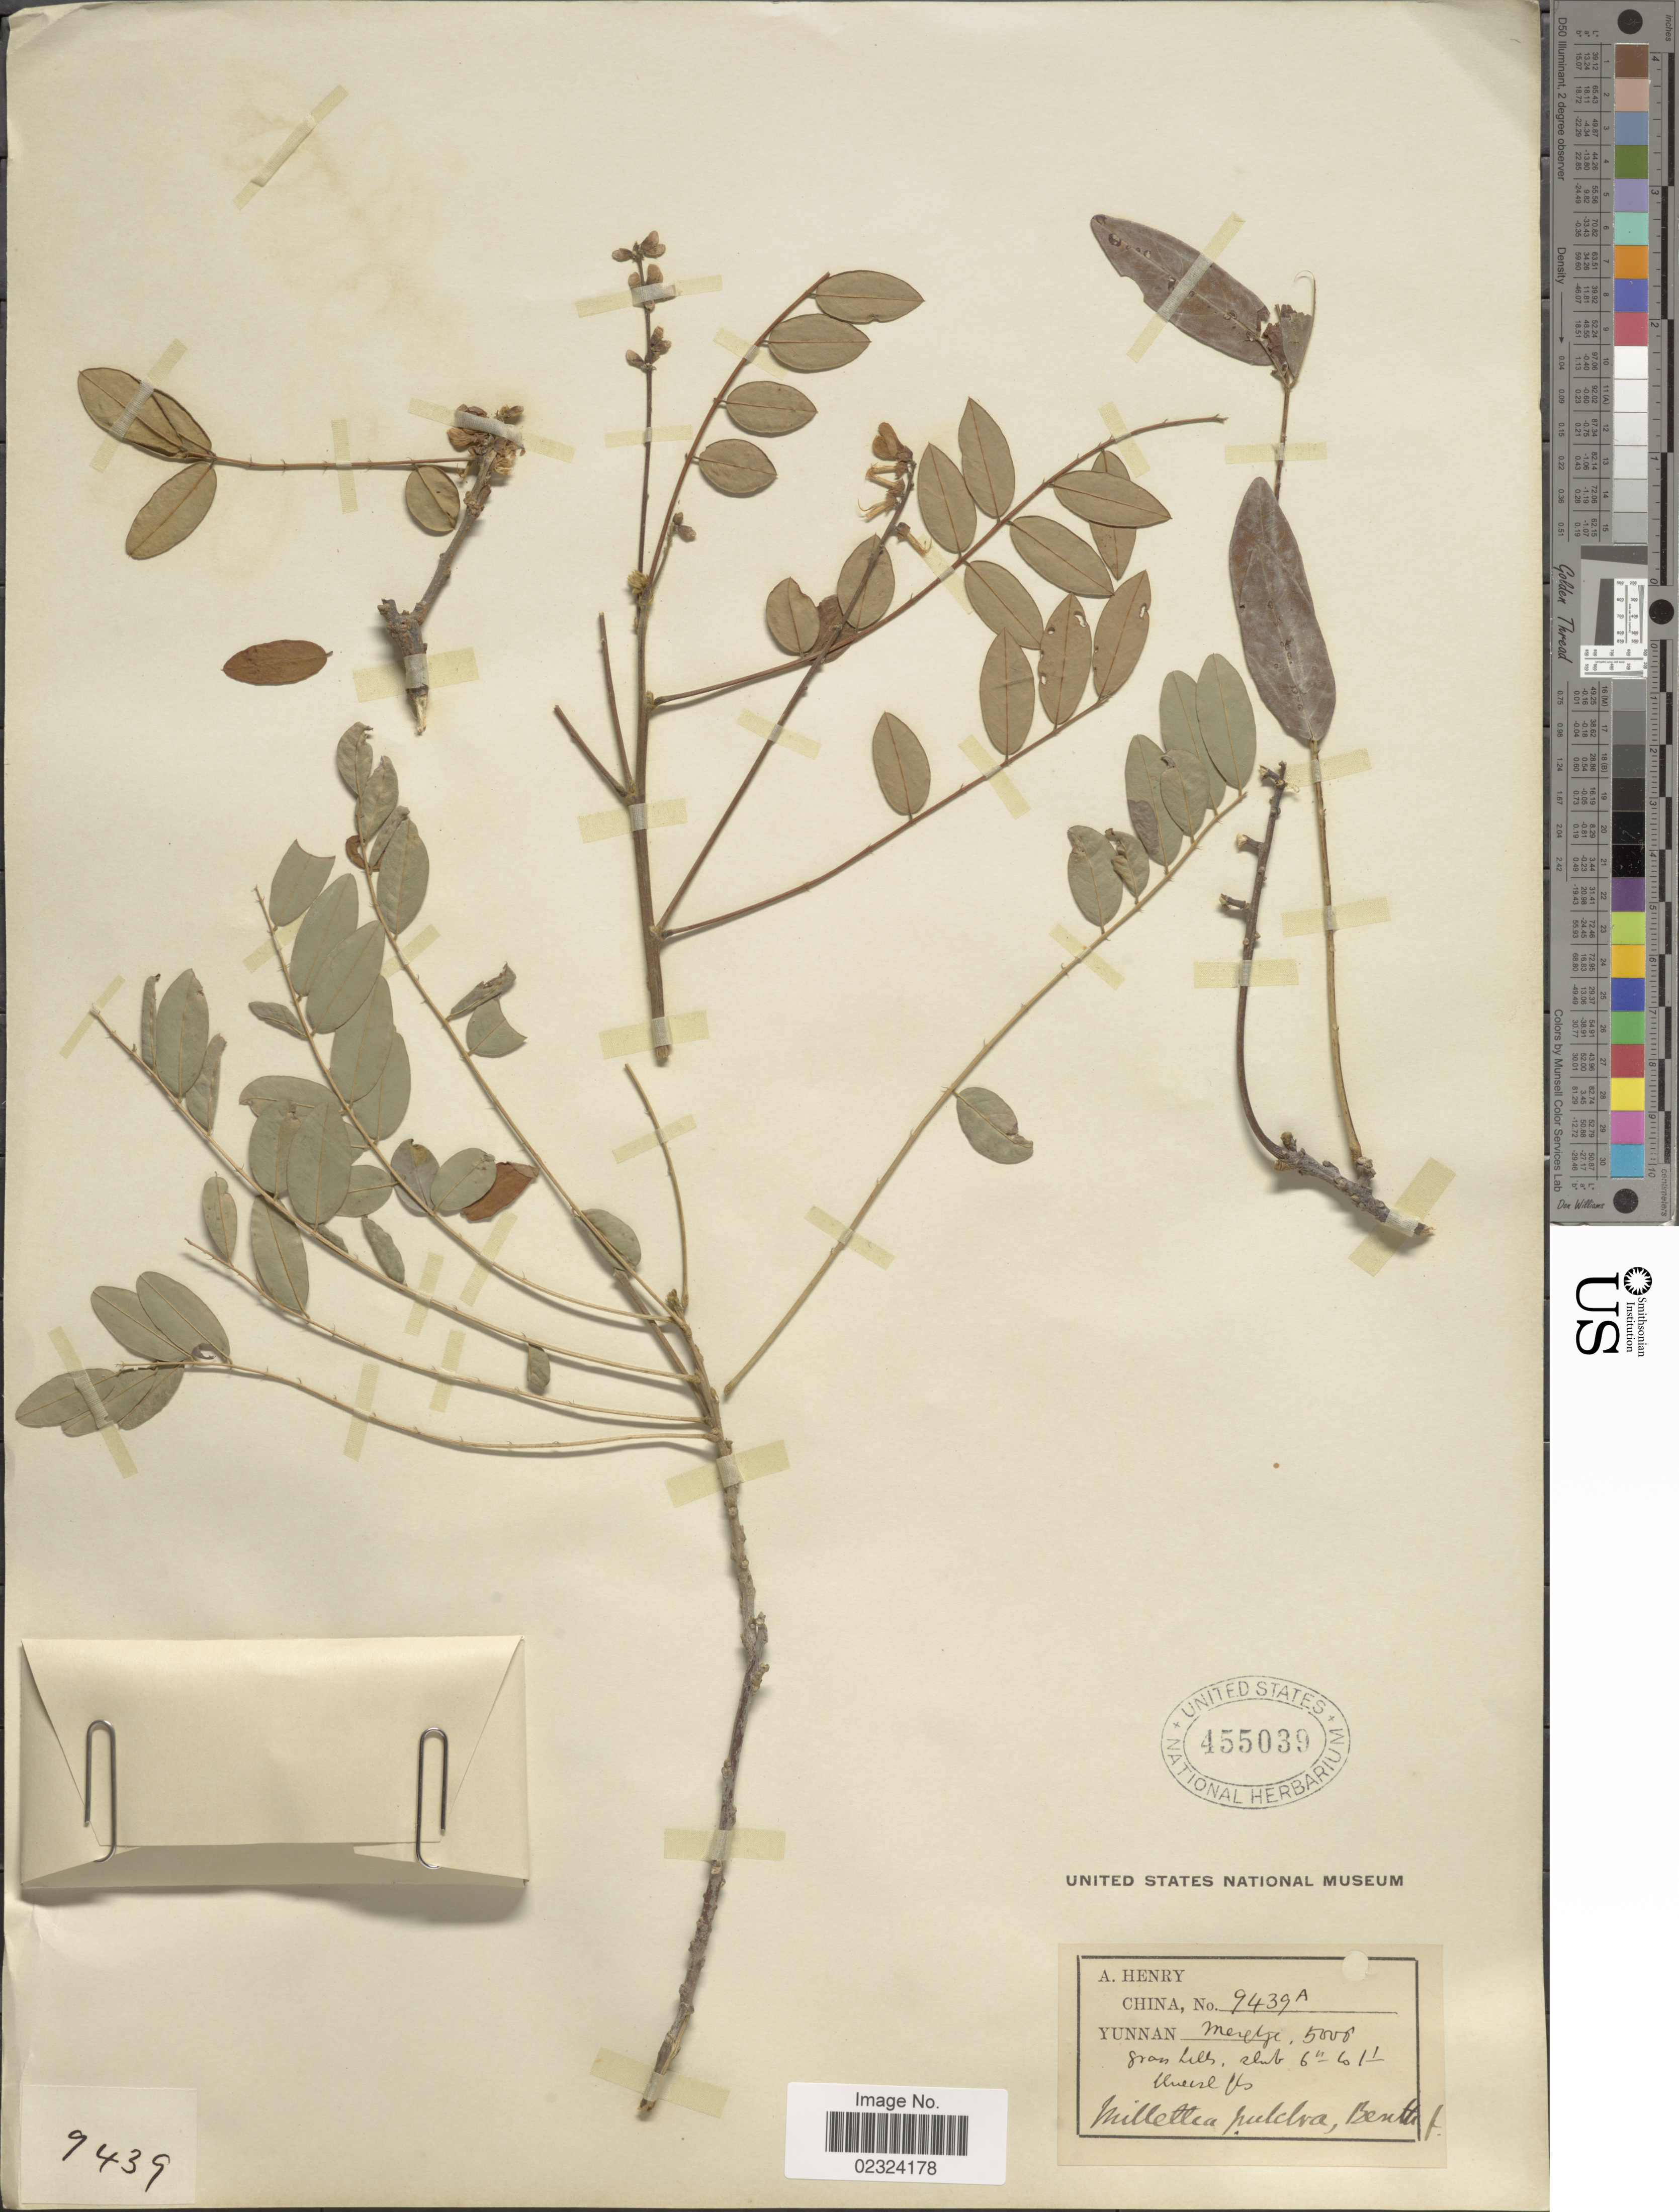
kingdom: Plantae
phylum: Tracheophyta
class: Magnoliopsida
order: Fabales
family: Fabaceae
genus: Millettia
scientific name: Millettia pulchra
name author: (Benth.) Kurz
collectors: A. Henry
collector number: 9439 A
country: China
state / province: Yunnan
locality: Mengzi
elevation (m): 1524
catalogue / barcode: US 455039